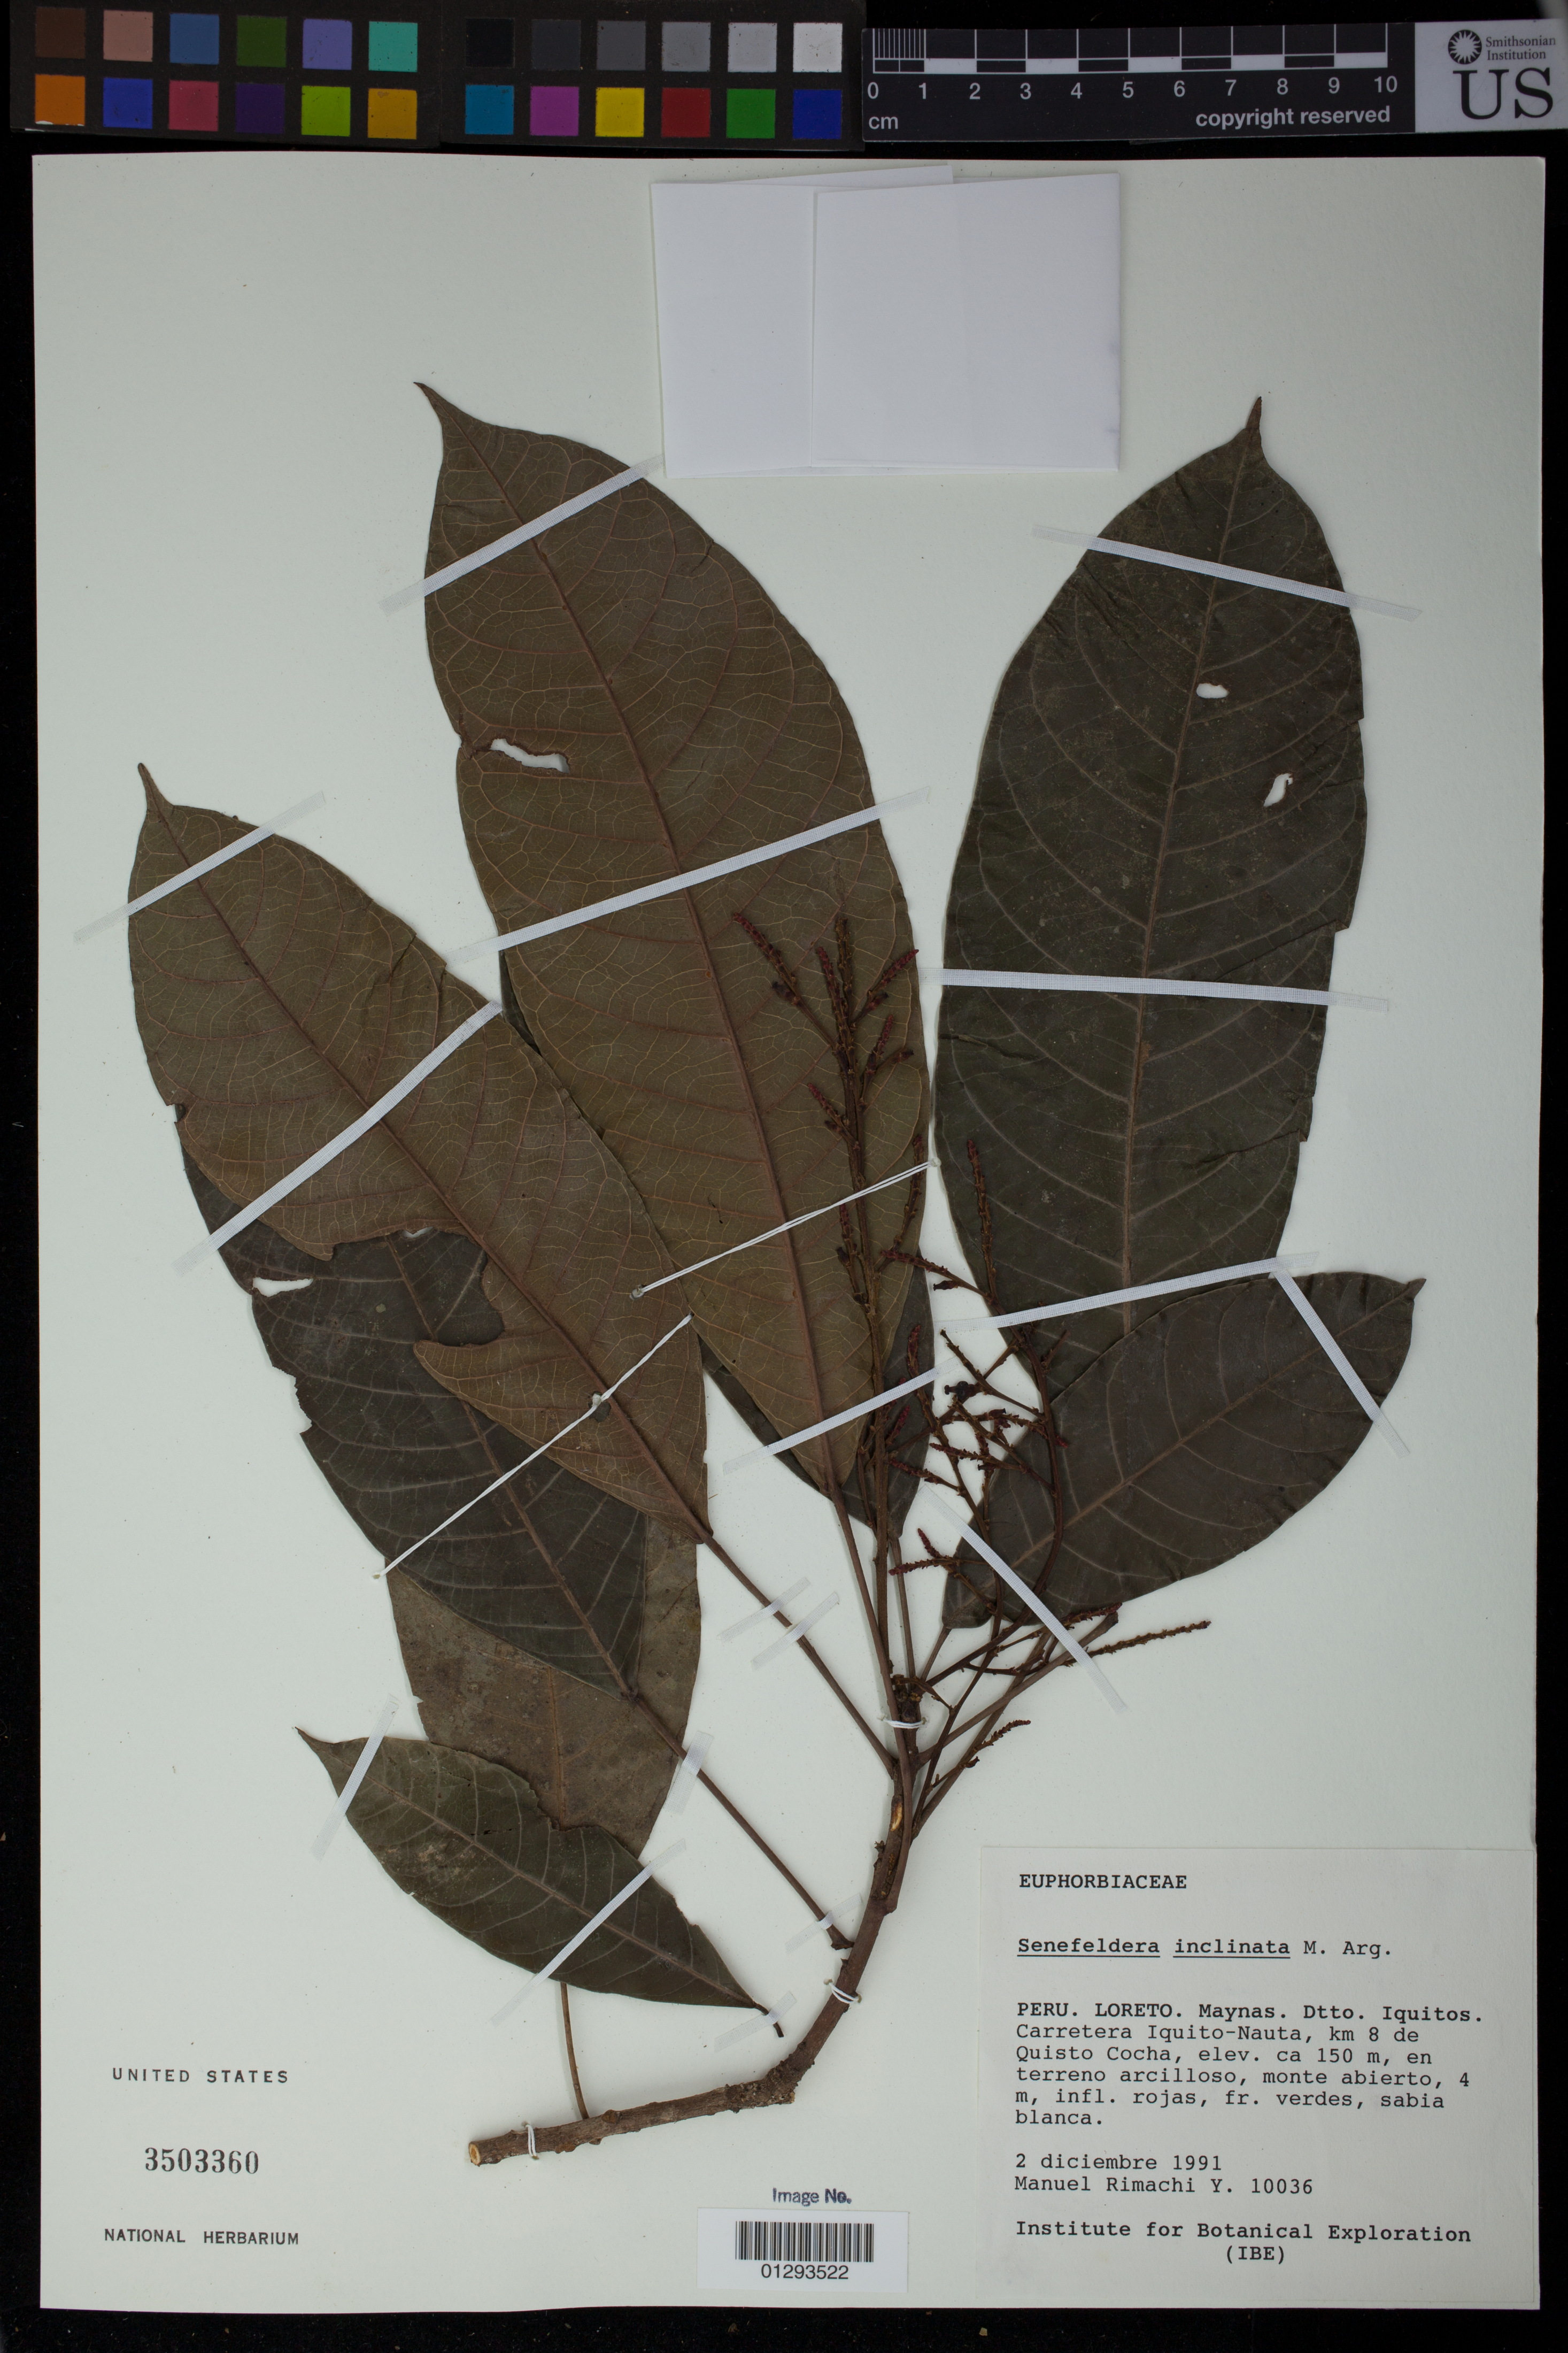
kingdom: Plantae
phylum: Tracheophyta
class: Magnoliopsida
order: Malpighiales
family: Euphorbiaceae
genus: Senefeldera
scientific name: Senefeldera inclinata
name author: Müll. Arg.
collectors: M. Rimachi Y.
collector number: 10036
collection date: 1991-12-02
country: Peru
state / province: Loreto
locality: Maynas. Dtto. Iquitos. Carretera Iquito-Nauta, km 8 de Quisto Cocha.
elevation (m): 150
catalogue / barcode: US 3503360